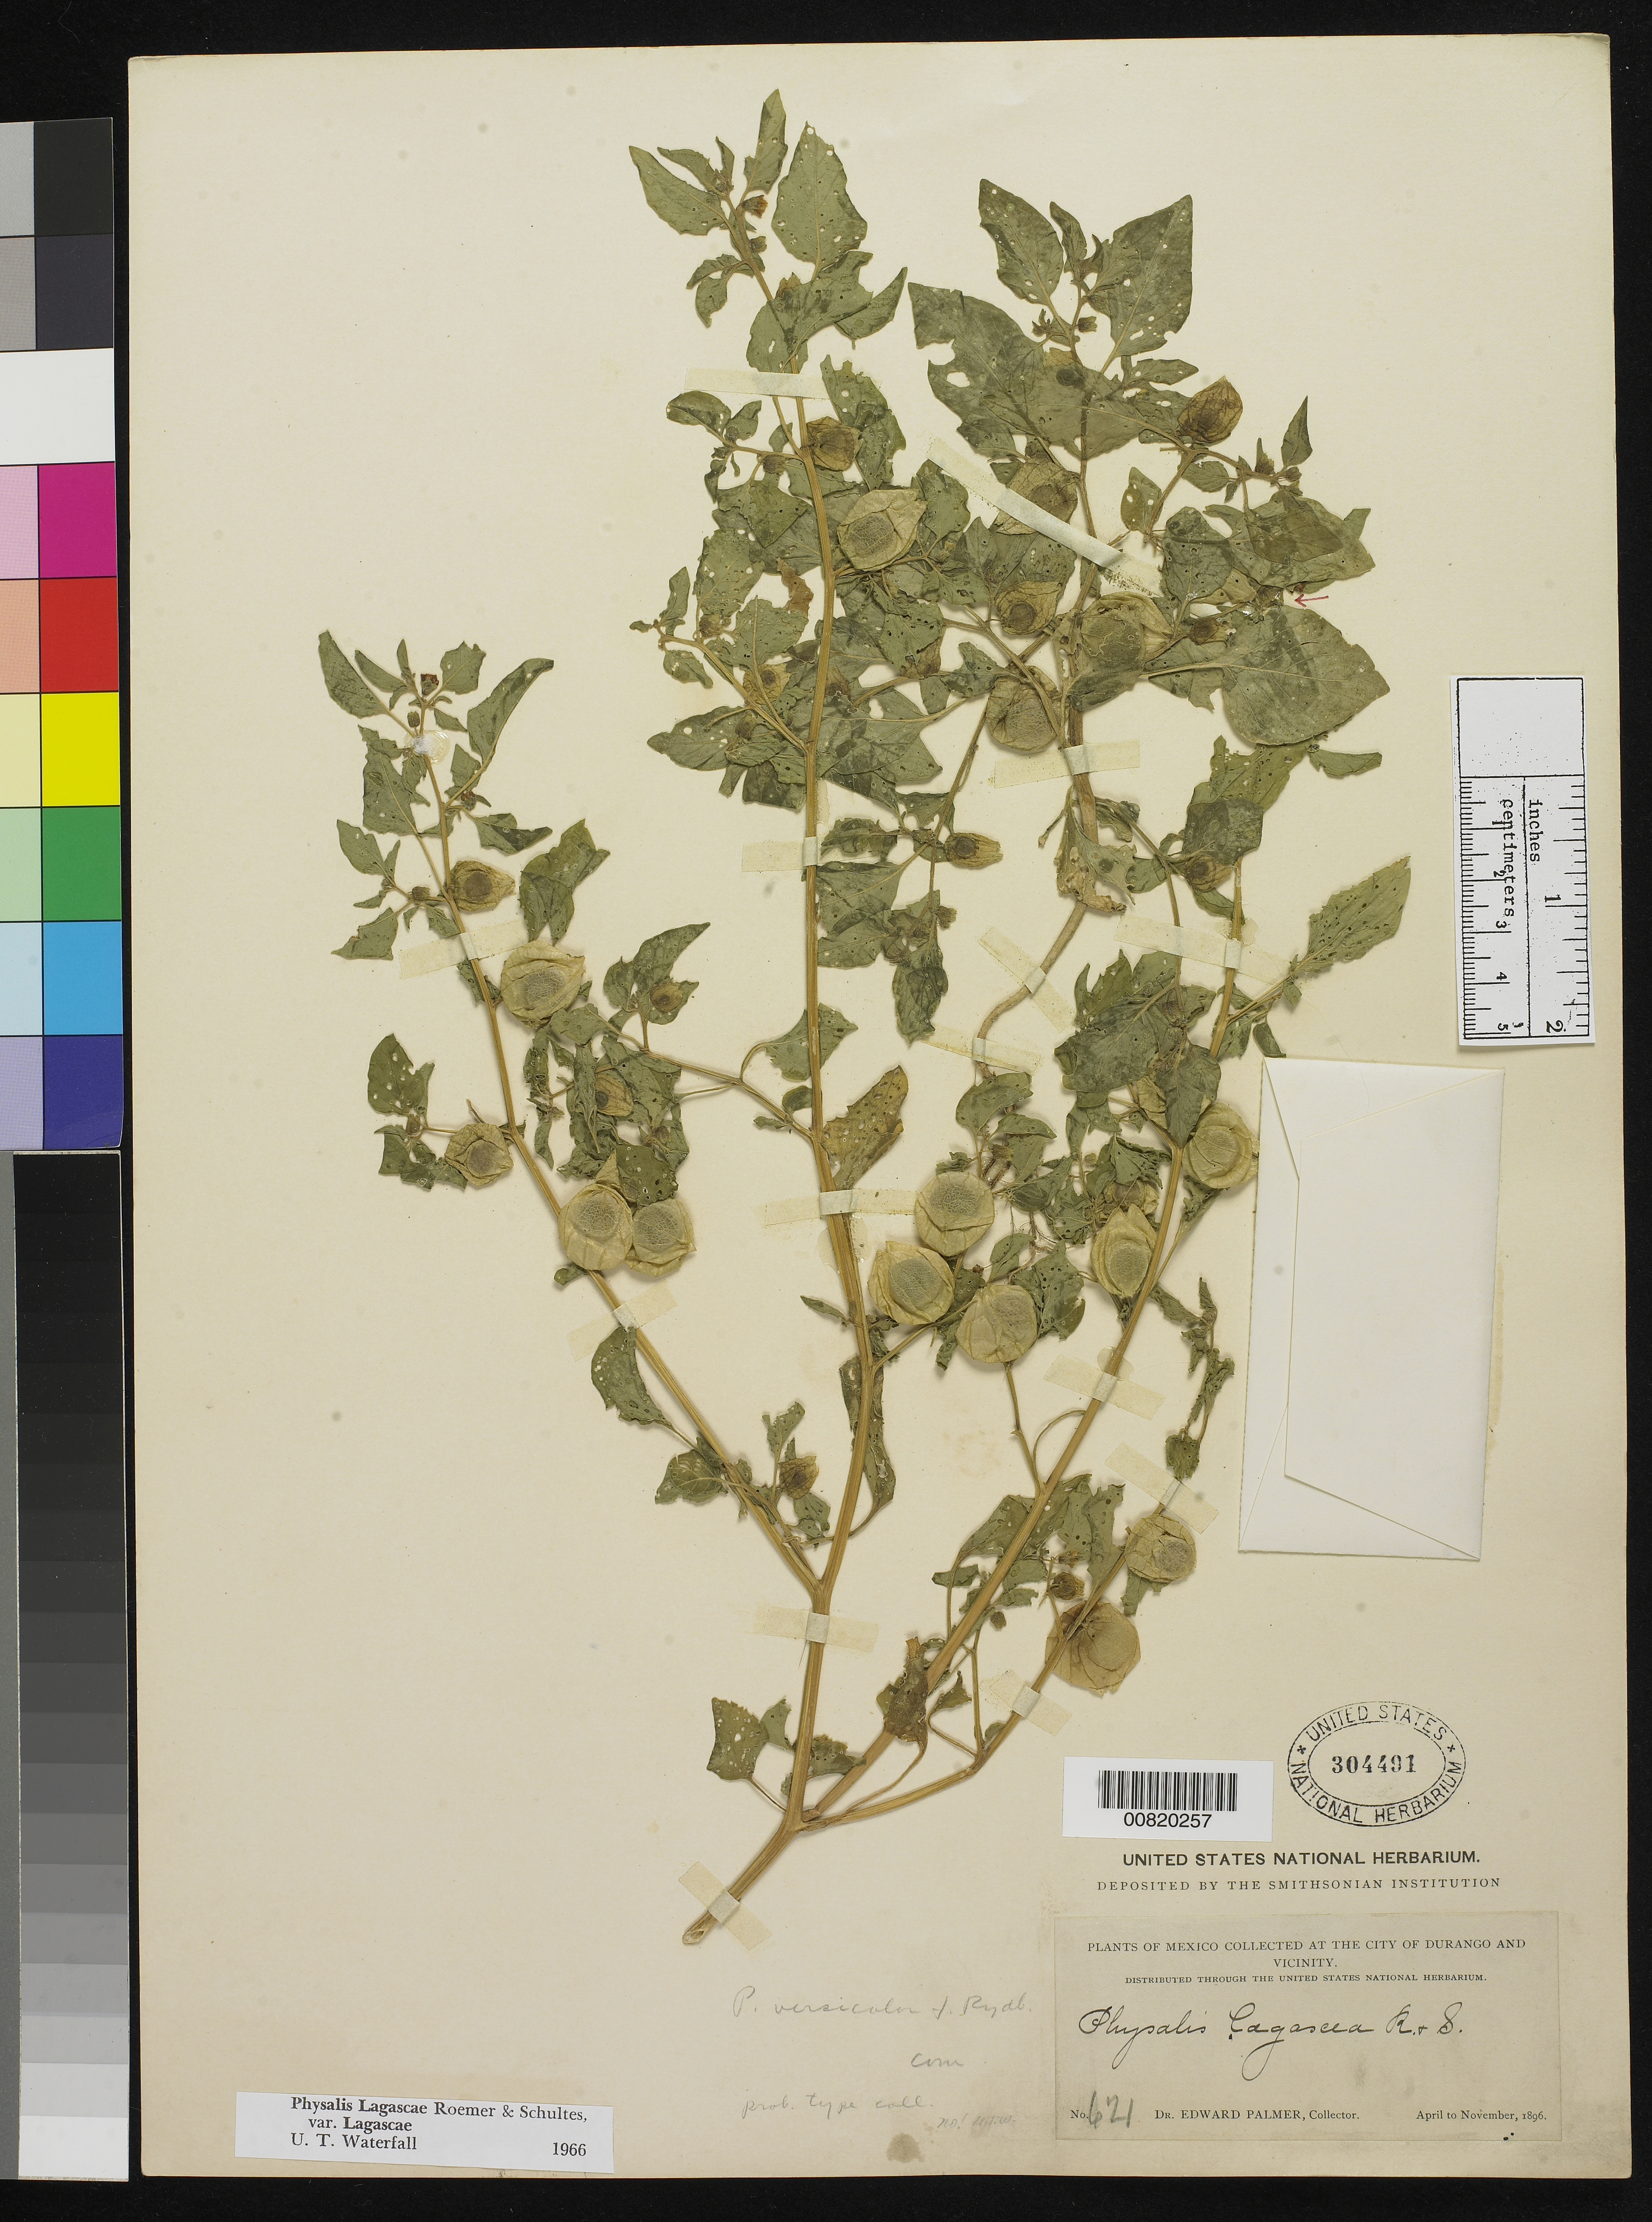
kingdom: Plantae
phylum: Tracheophyta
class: Magnoliopsida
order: Solanales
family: Solanaceae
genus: Physalis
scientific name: Physalis lagascae var. lagascae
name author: Roemer & Schult.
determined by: Waterfall, U. T.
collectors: E. Palmer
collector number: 621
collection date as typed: Apr 1896 to -- Nov 1896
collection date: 1896-04/1896-11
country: Mexico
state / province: Durango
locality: City of Durango and vicinity.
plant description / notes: Same collection number as syntype of Physalis versicolor Rydb. (Palmer 621, coll. date 1887) but collected in 1896 and not a syntype of that name.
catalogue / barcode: US 304491